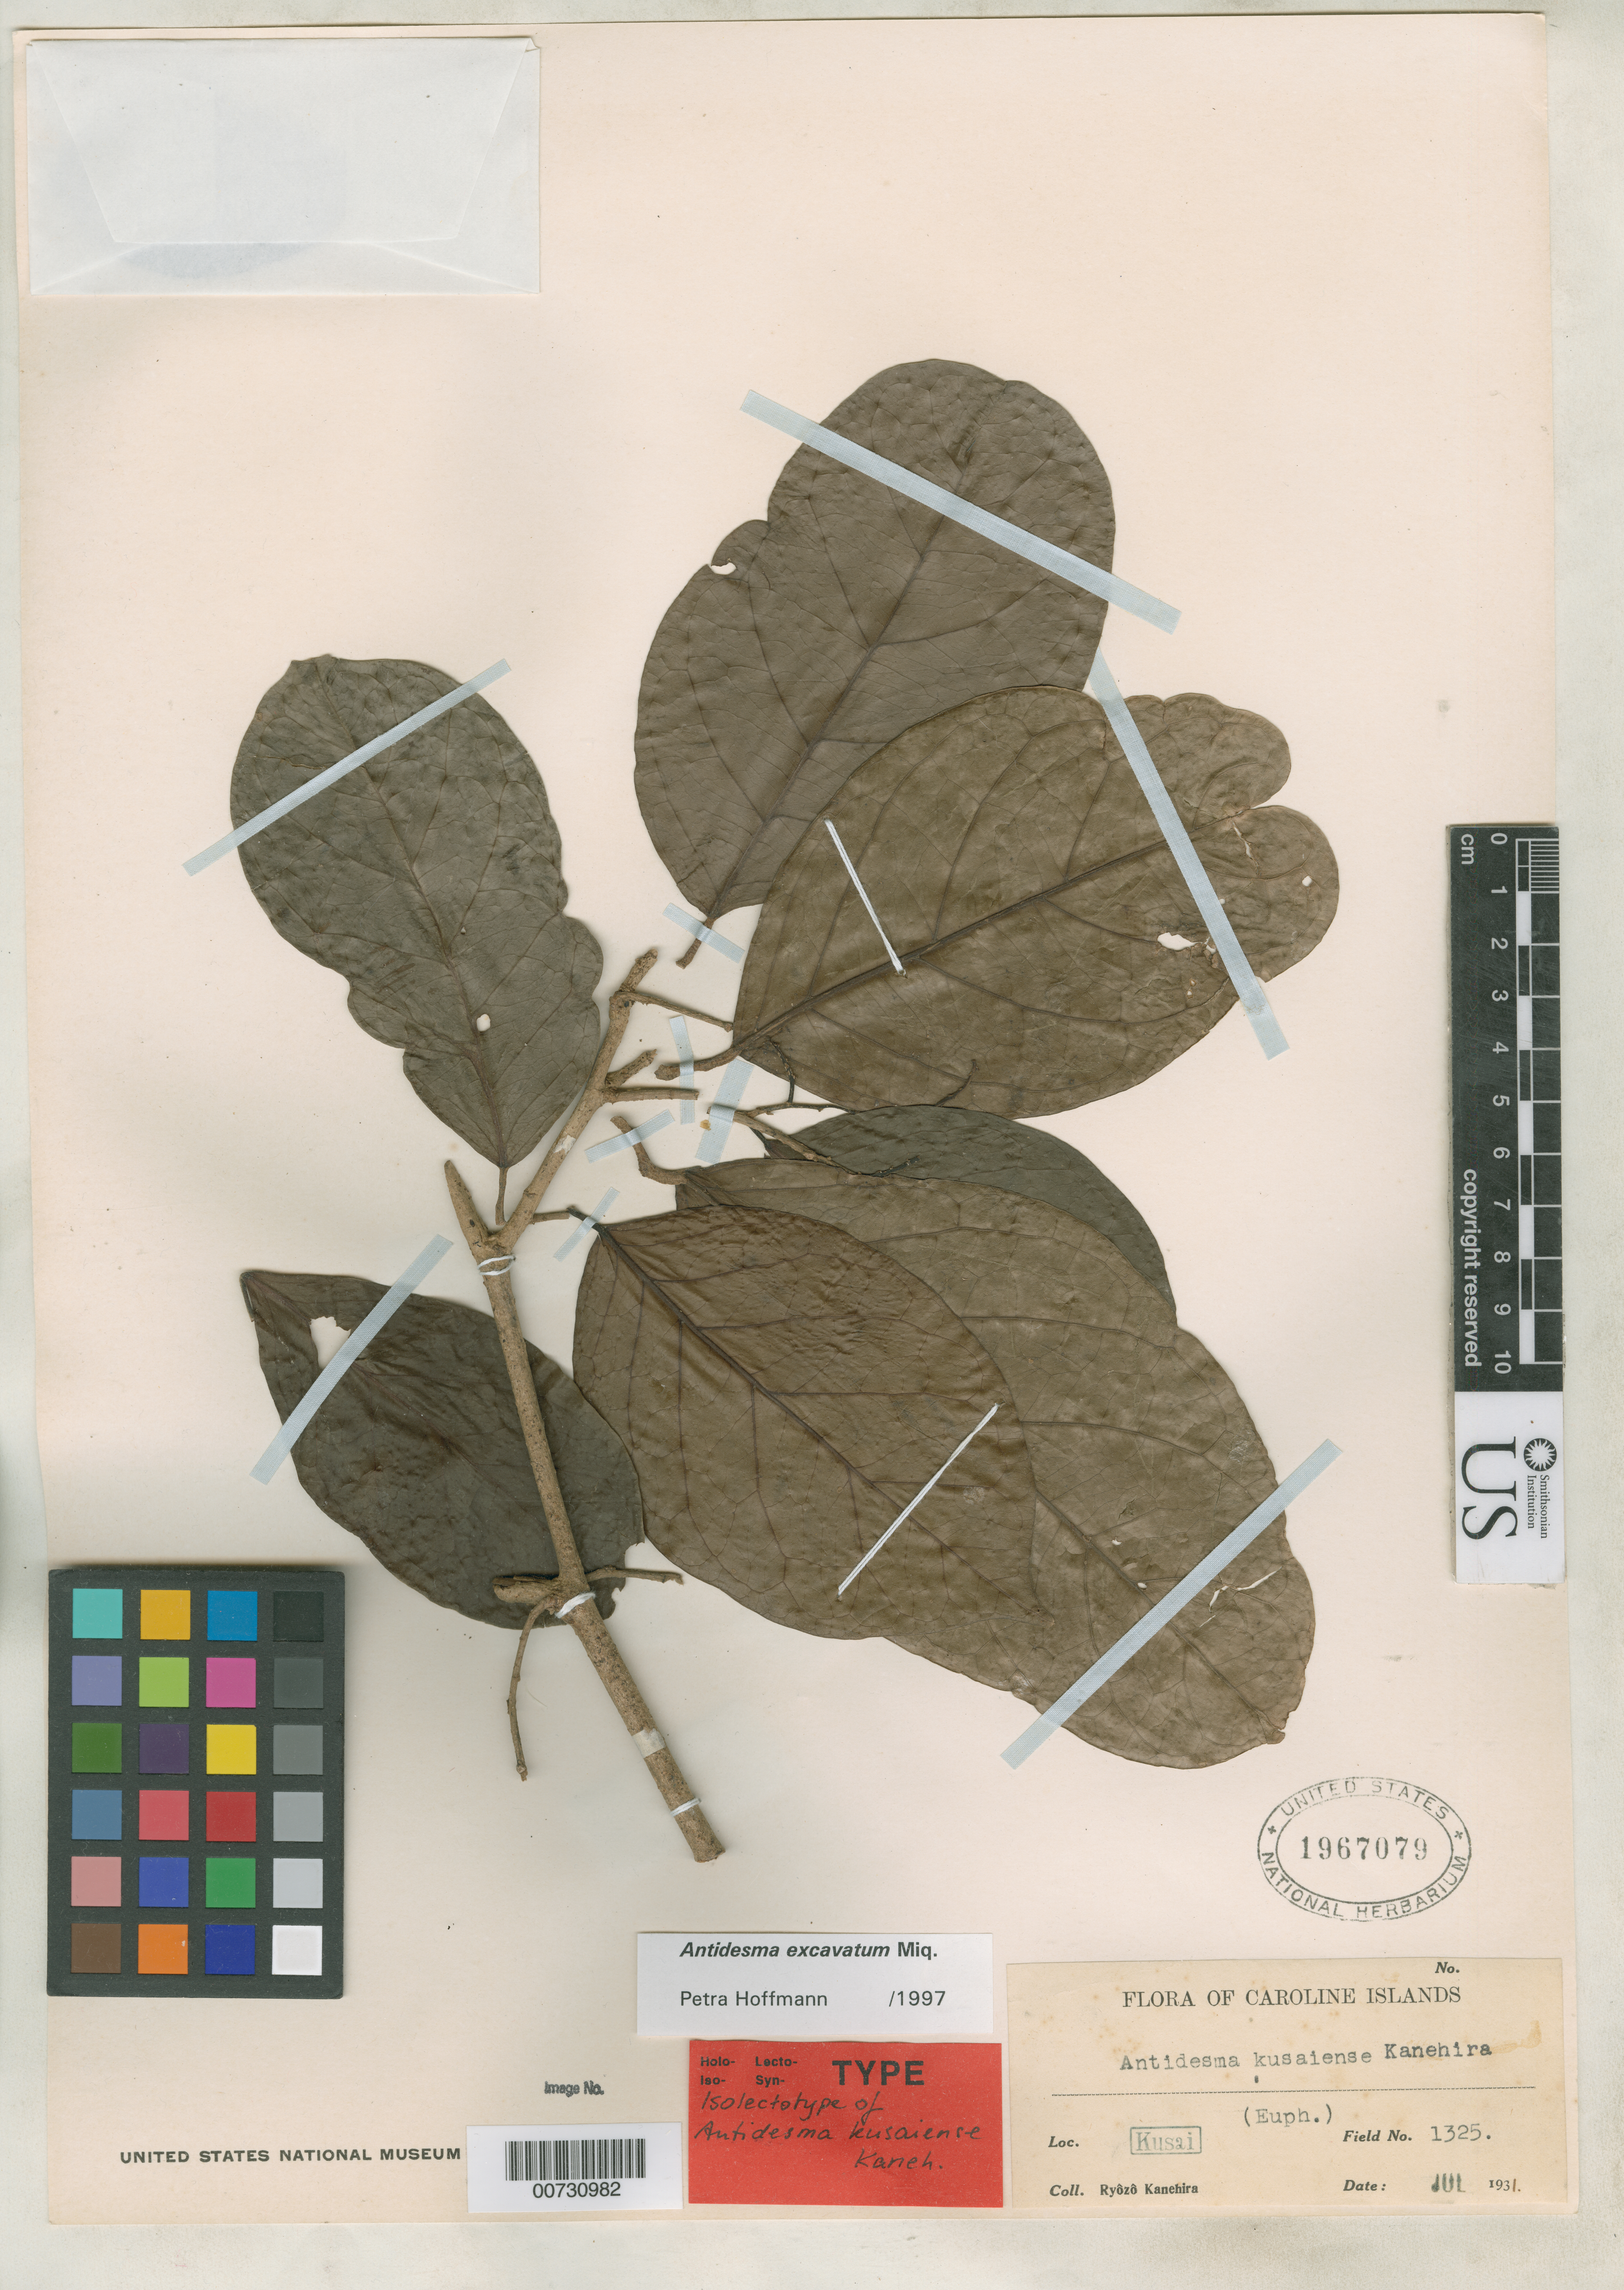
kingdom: Plantae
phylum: Tracheophyta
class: Magnoliopsida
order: Malpighiales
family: Phyllanthaceae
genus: Antidesma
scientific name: Antidesma kusaiense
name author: Kaneh.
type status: Type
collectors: R. Kanehira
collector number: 1325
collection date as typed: Jul 1931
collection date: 1931-07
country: Micronesia, Federated States of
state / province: Kosrae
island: Kosrae [Kusaie]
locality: Kusai.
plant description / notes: Annotated as isolectotype of Antidesma kusaiense Kanehira by P. Hoffman, 1997.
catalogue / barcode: US 1967079